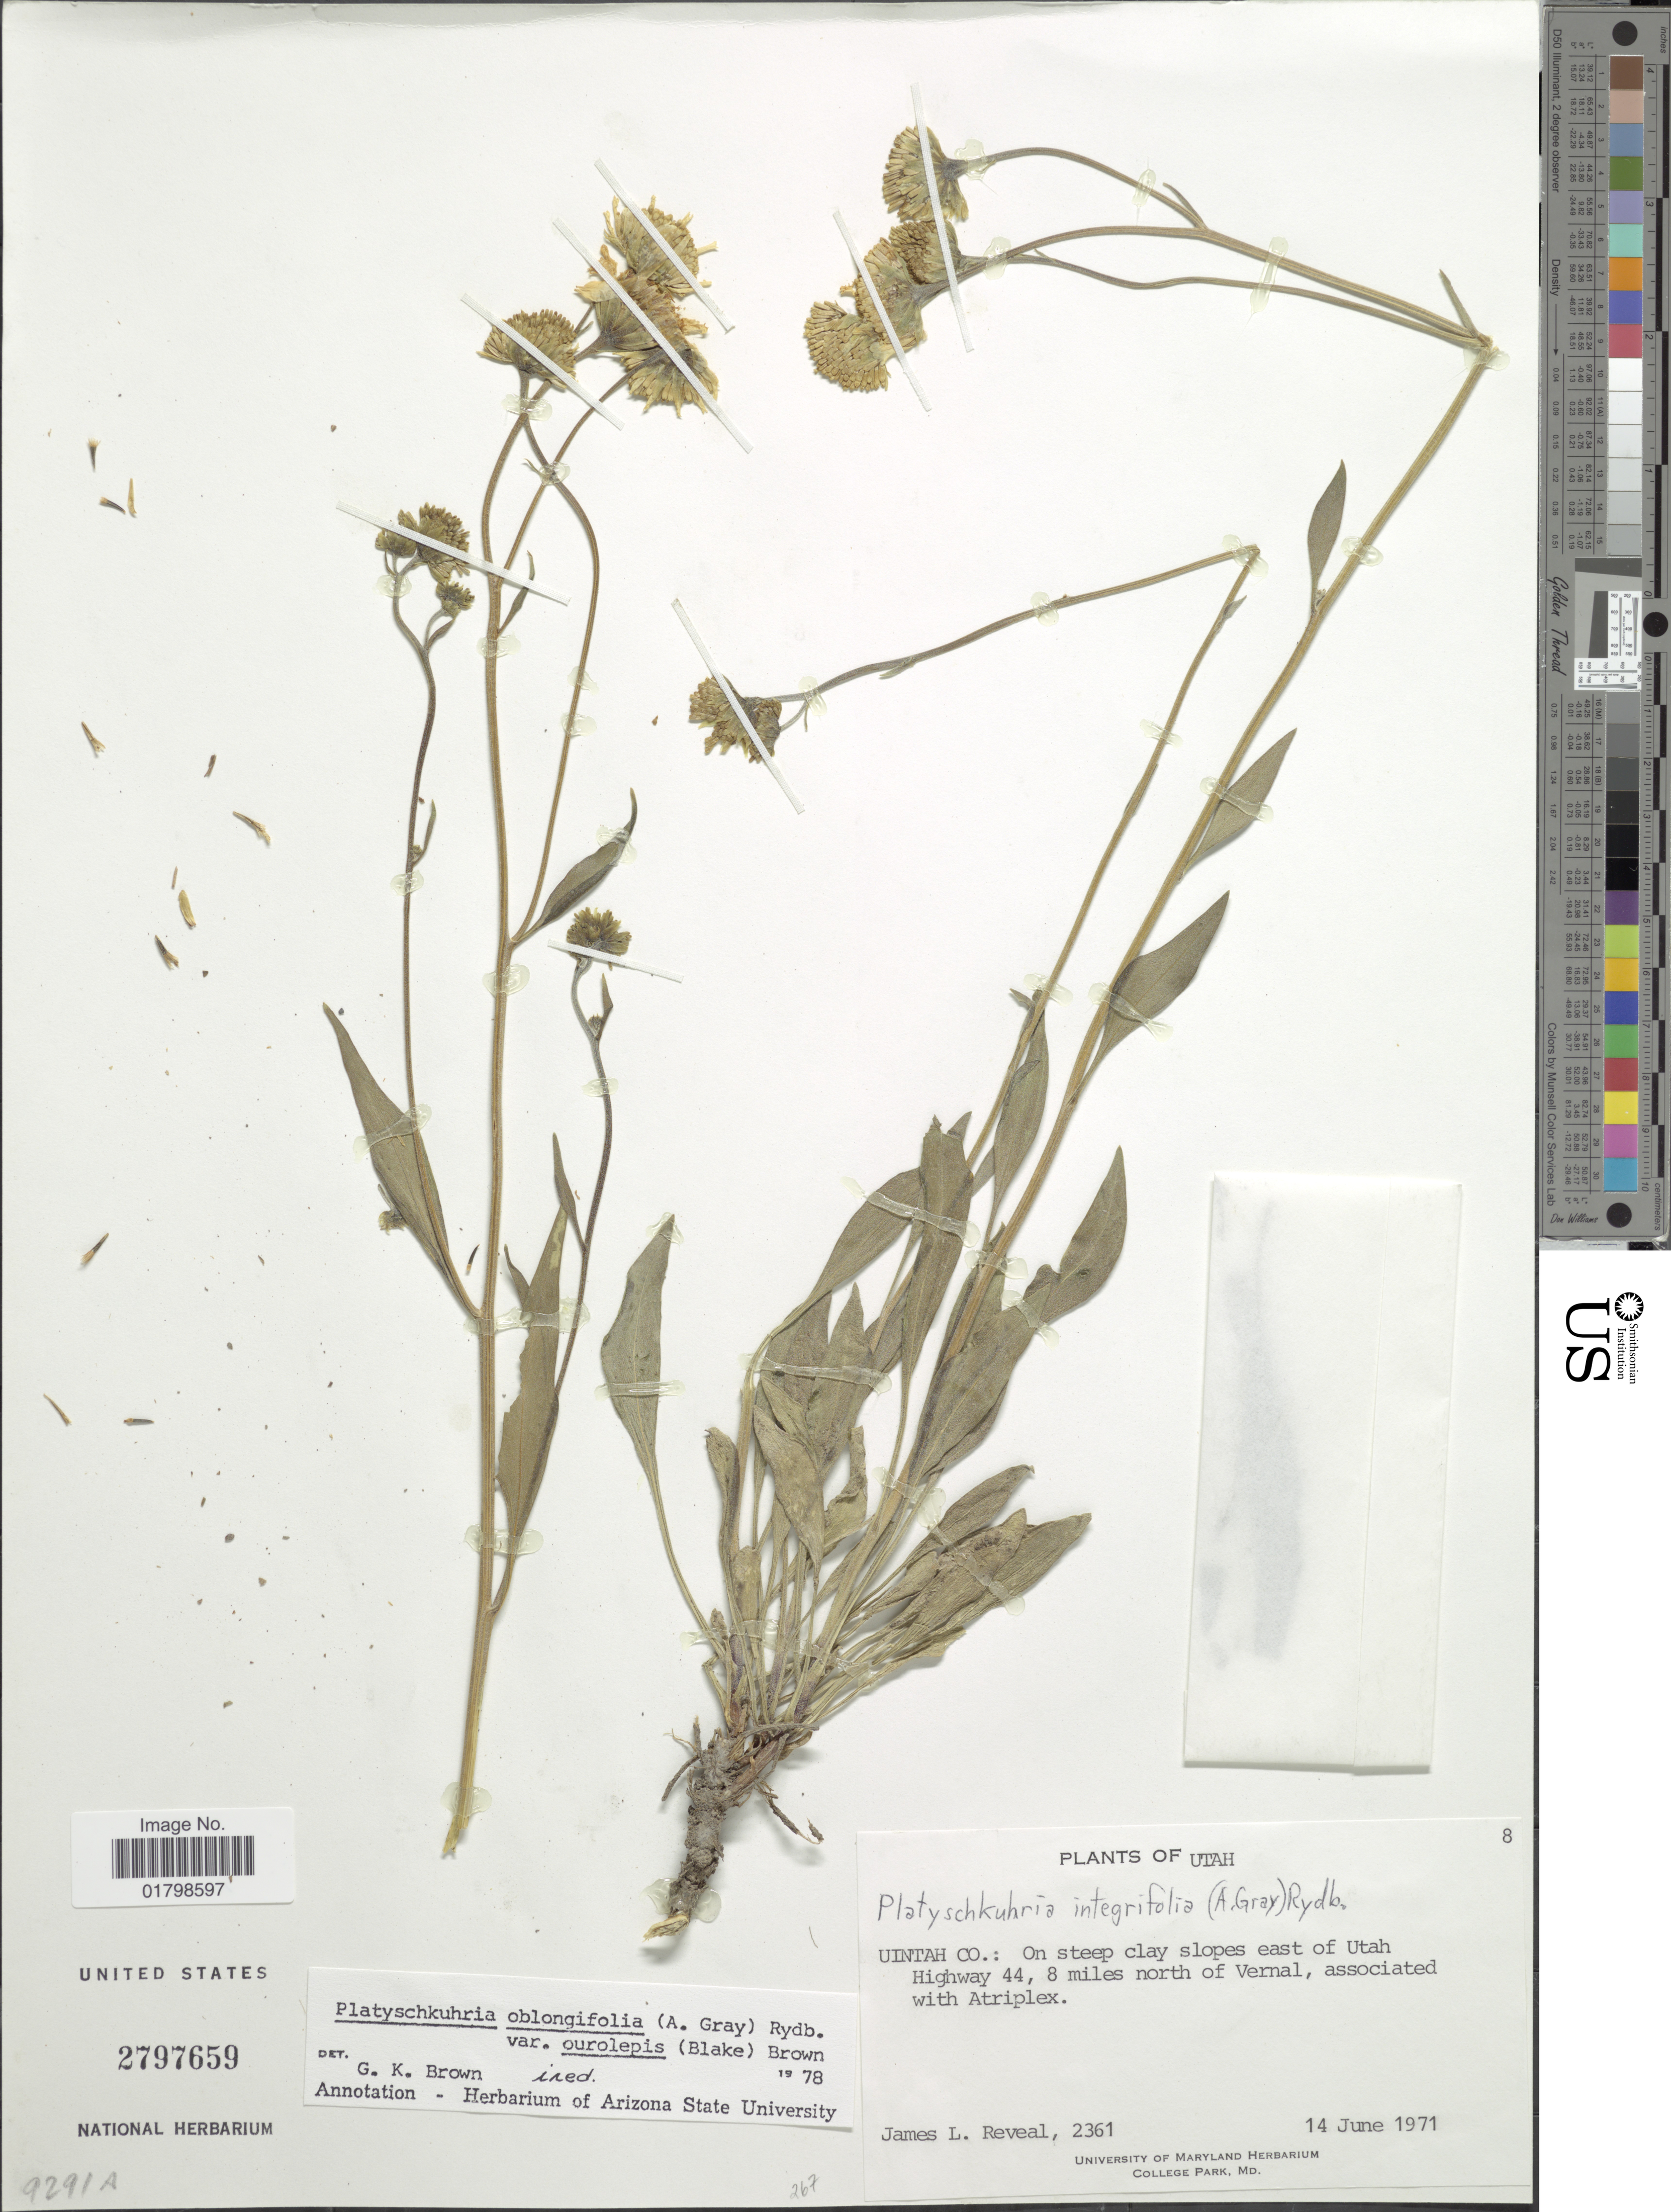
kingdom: Plantae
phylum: Tracheophyta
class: Magnoliopsida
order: Asterales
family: Asteraceae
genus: Platyschkuhria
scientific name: Platyschkuhria oblongifolia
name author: (A. Gray) Rydb.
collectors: J. L. Reveal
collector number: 2361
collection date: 1971-06-14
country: United States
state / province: Utah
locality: Uintah Co.: On steep caly slopes east of Utah Highway 44, 8 miles north of Vernal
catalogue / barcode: US 2797659